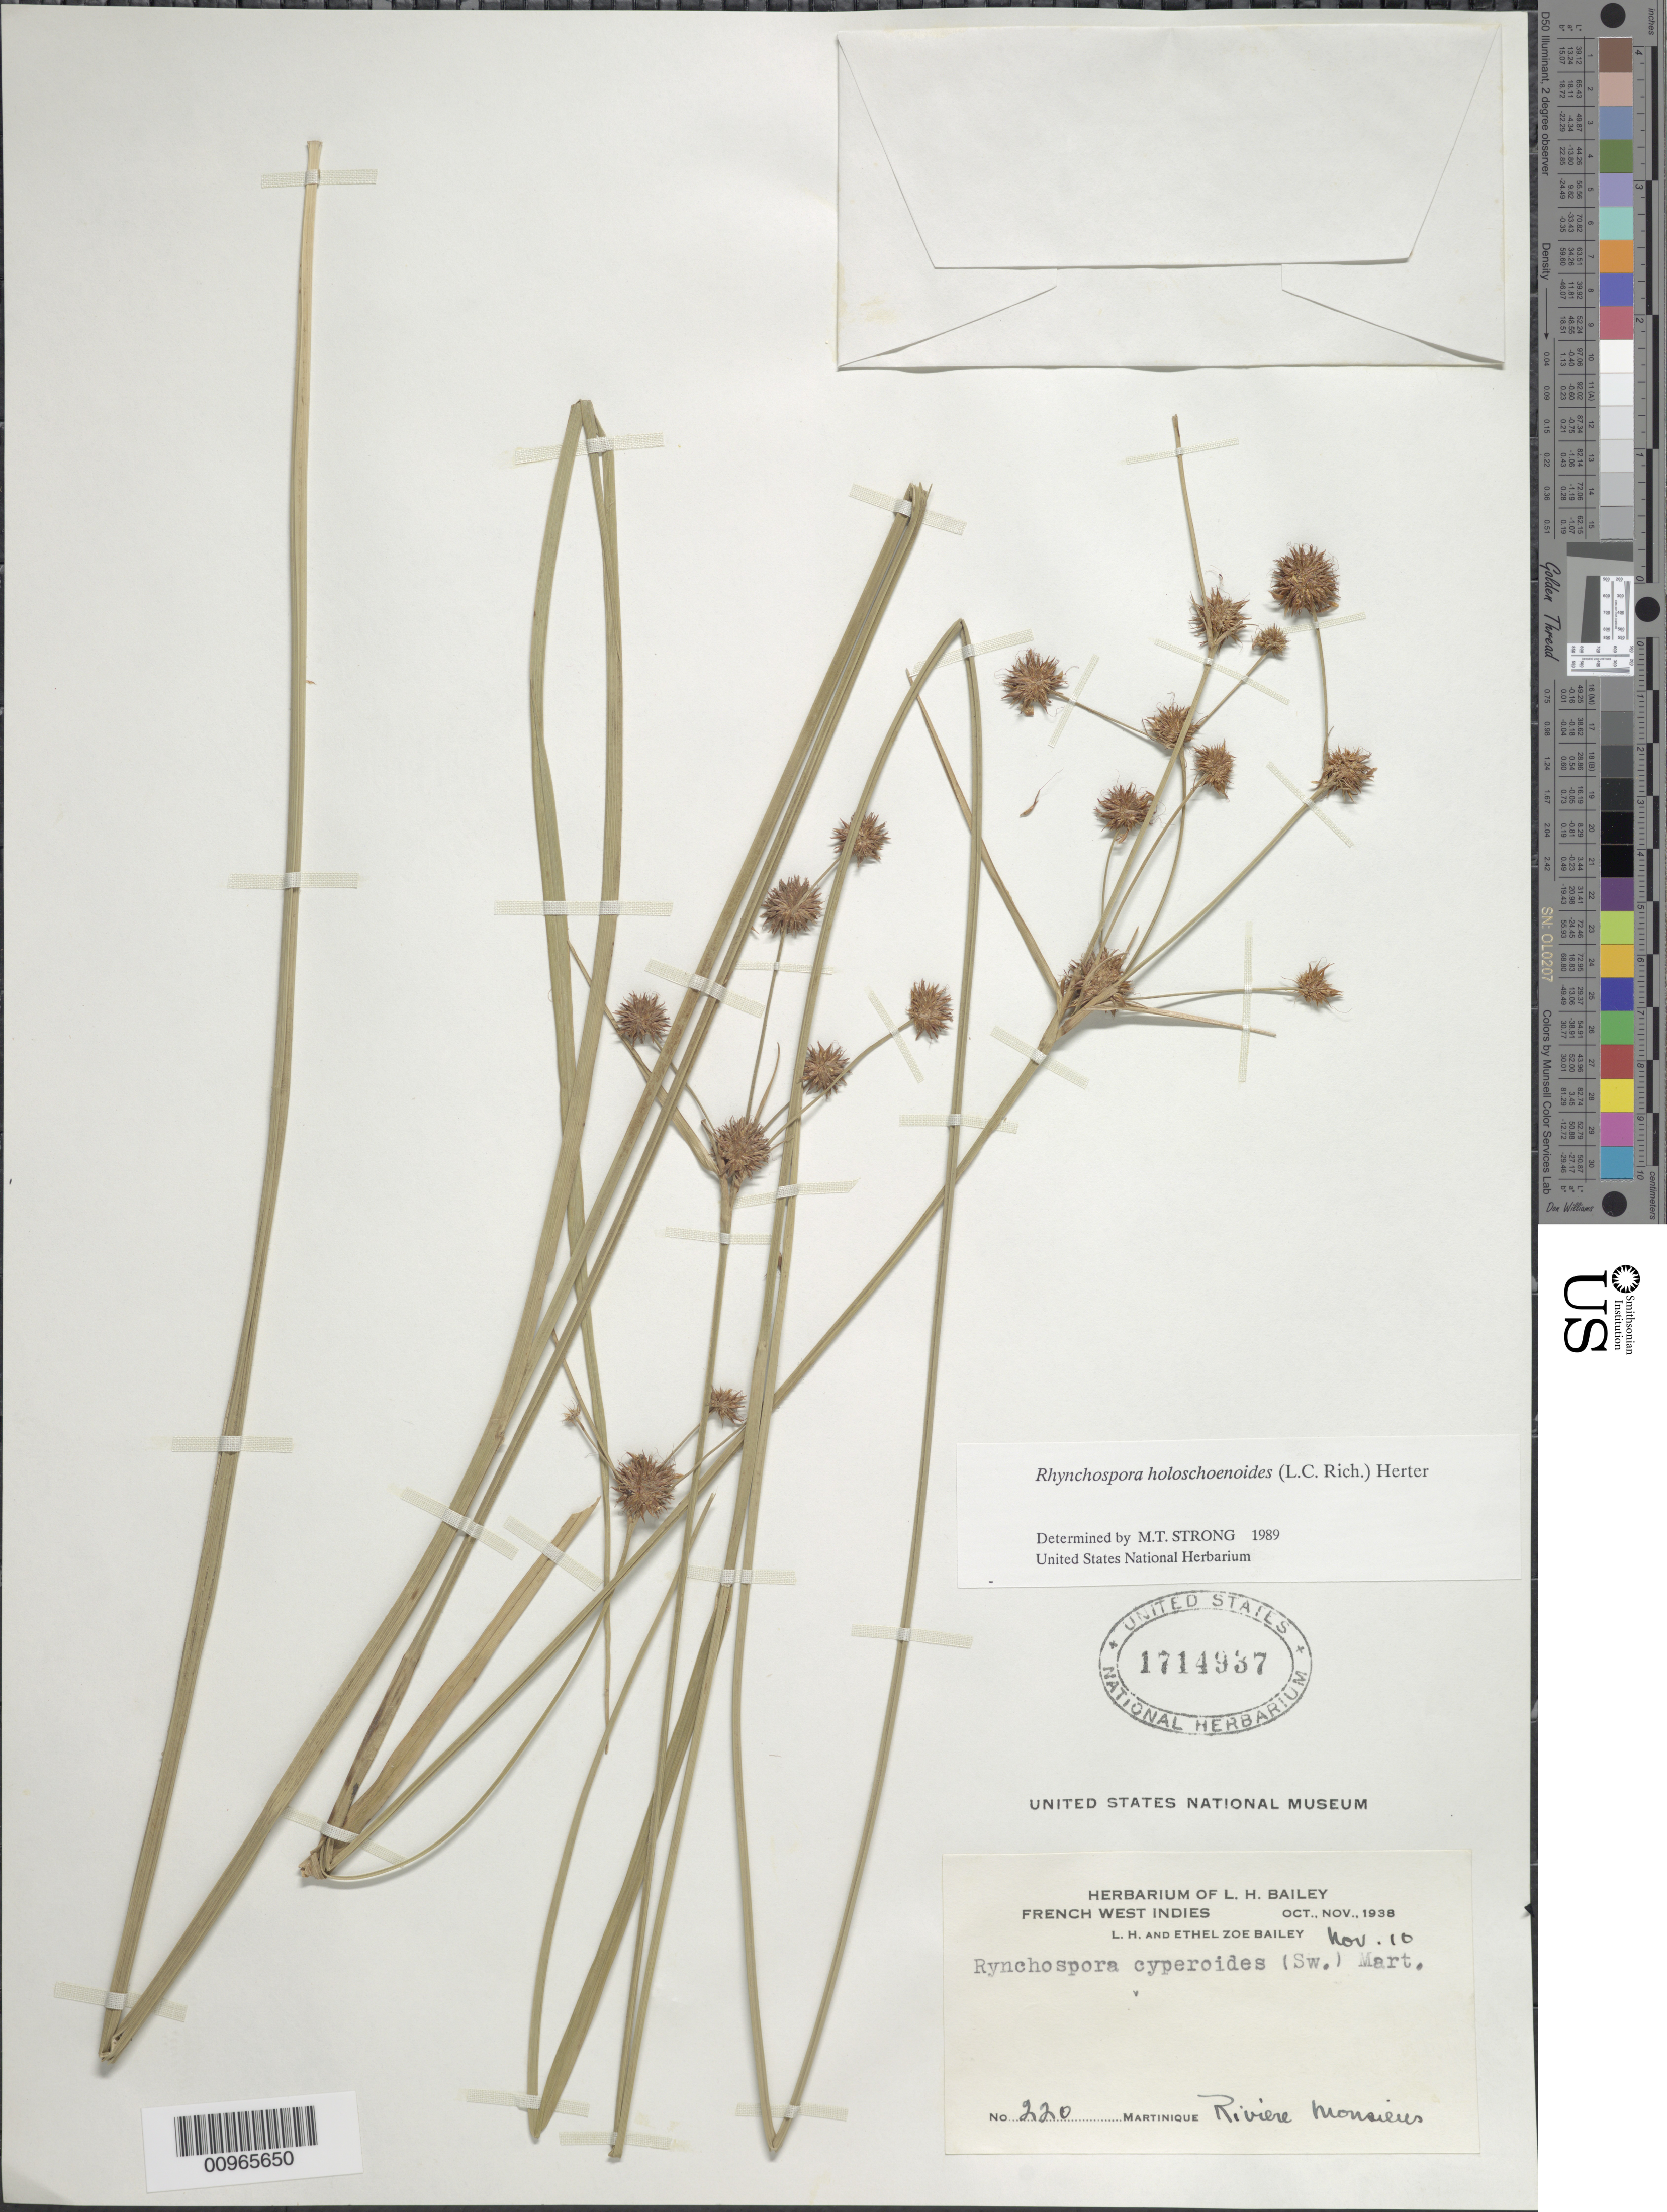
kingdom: Plantae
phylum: Tracheophyta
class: Liliopsida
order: Poales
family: Cyperaceae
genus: Rhynchospora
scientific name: Rhynchospora holoschoenoides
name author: (Rich.) Herter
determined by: Strong, M. T., (US), Smithsonian Institution - National Museum of Natural History (UNITED STATES)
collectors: L. H. Bailey & E. Z. Bailey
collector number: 220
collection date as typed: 10 Nov 1938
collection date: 1938-11-10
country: Martinique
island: Martinique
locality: Riviere Monsieus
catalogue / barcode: US 1714937